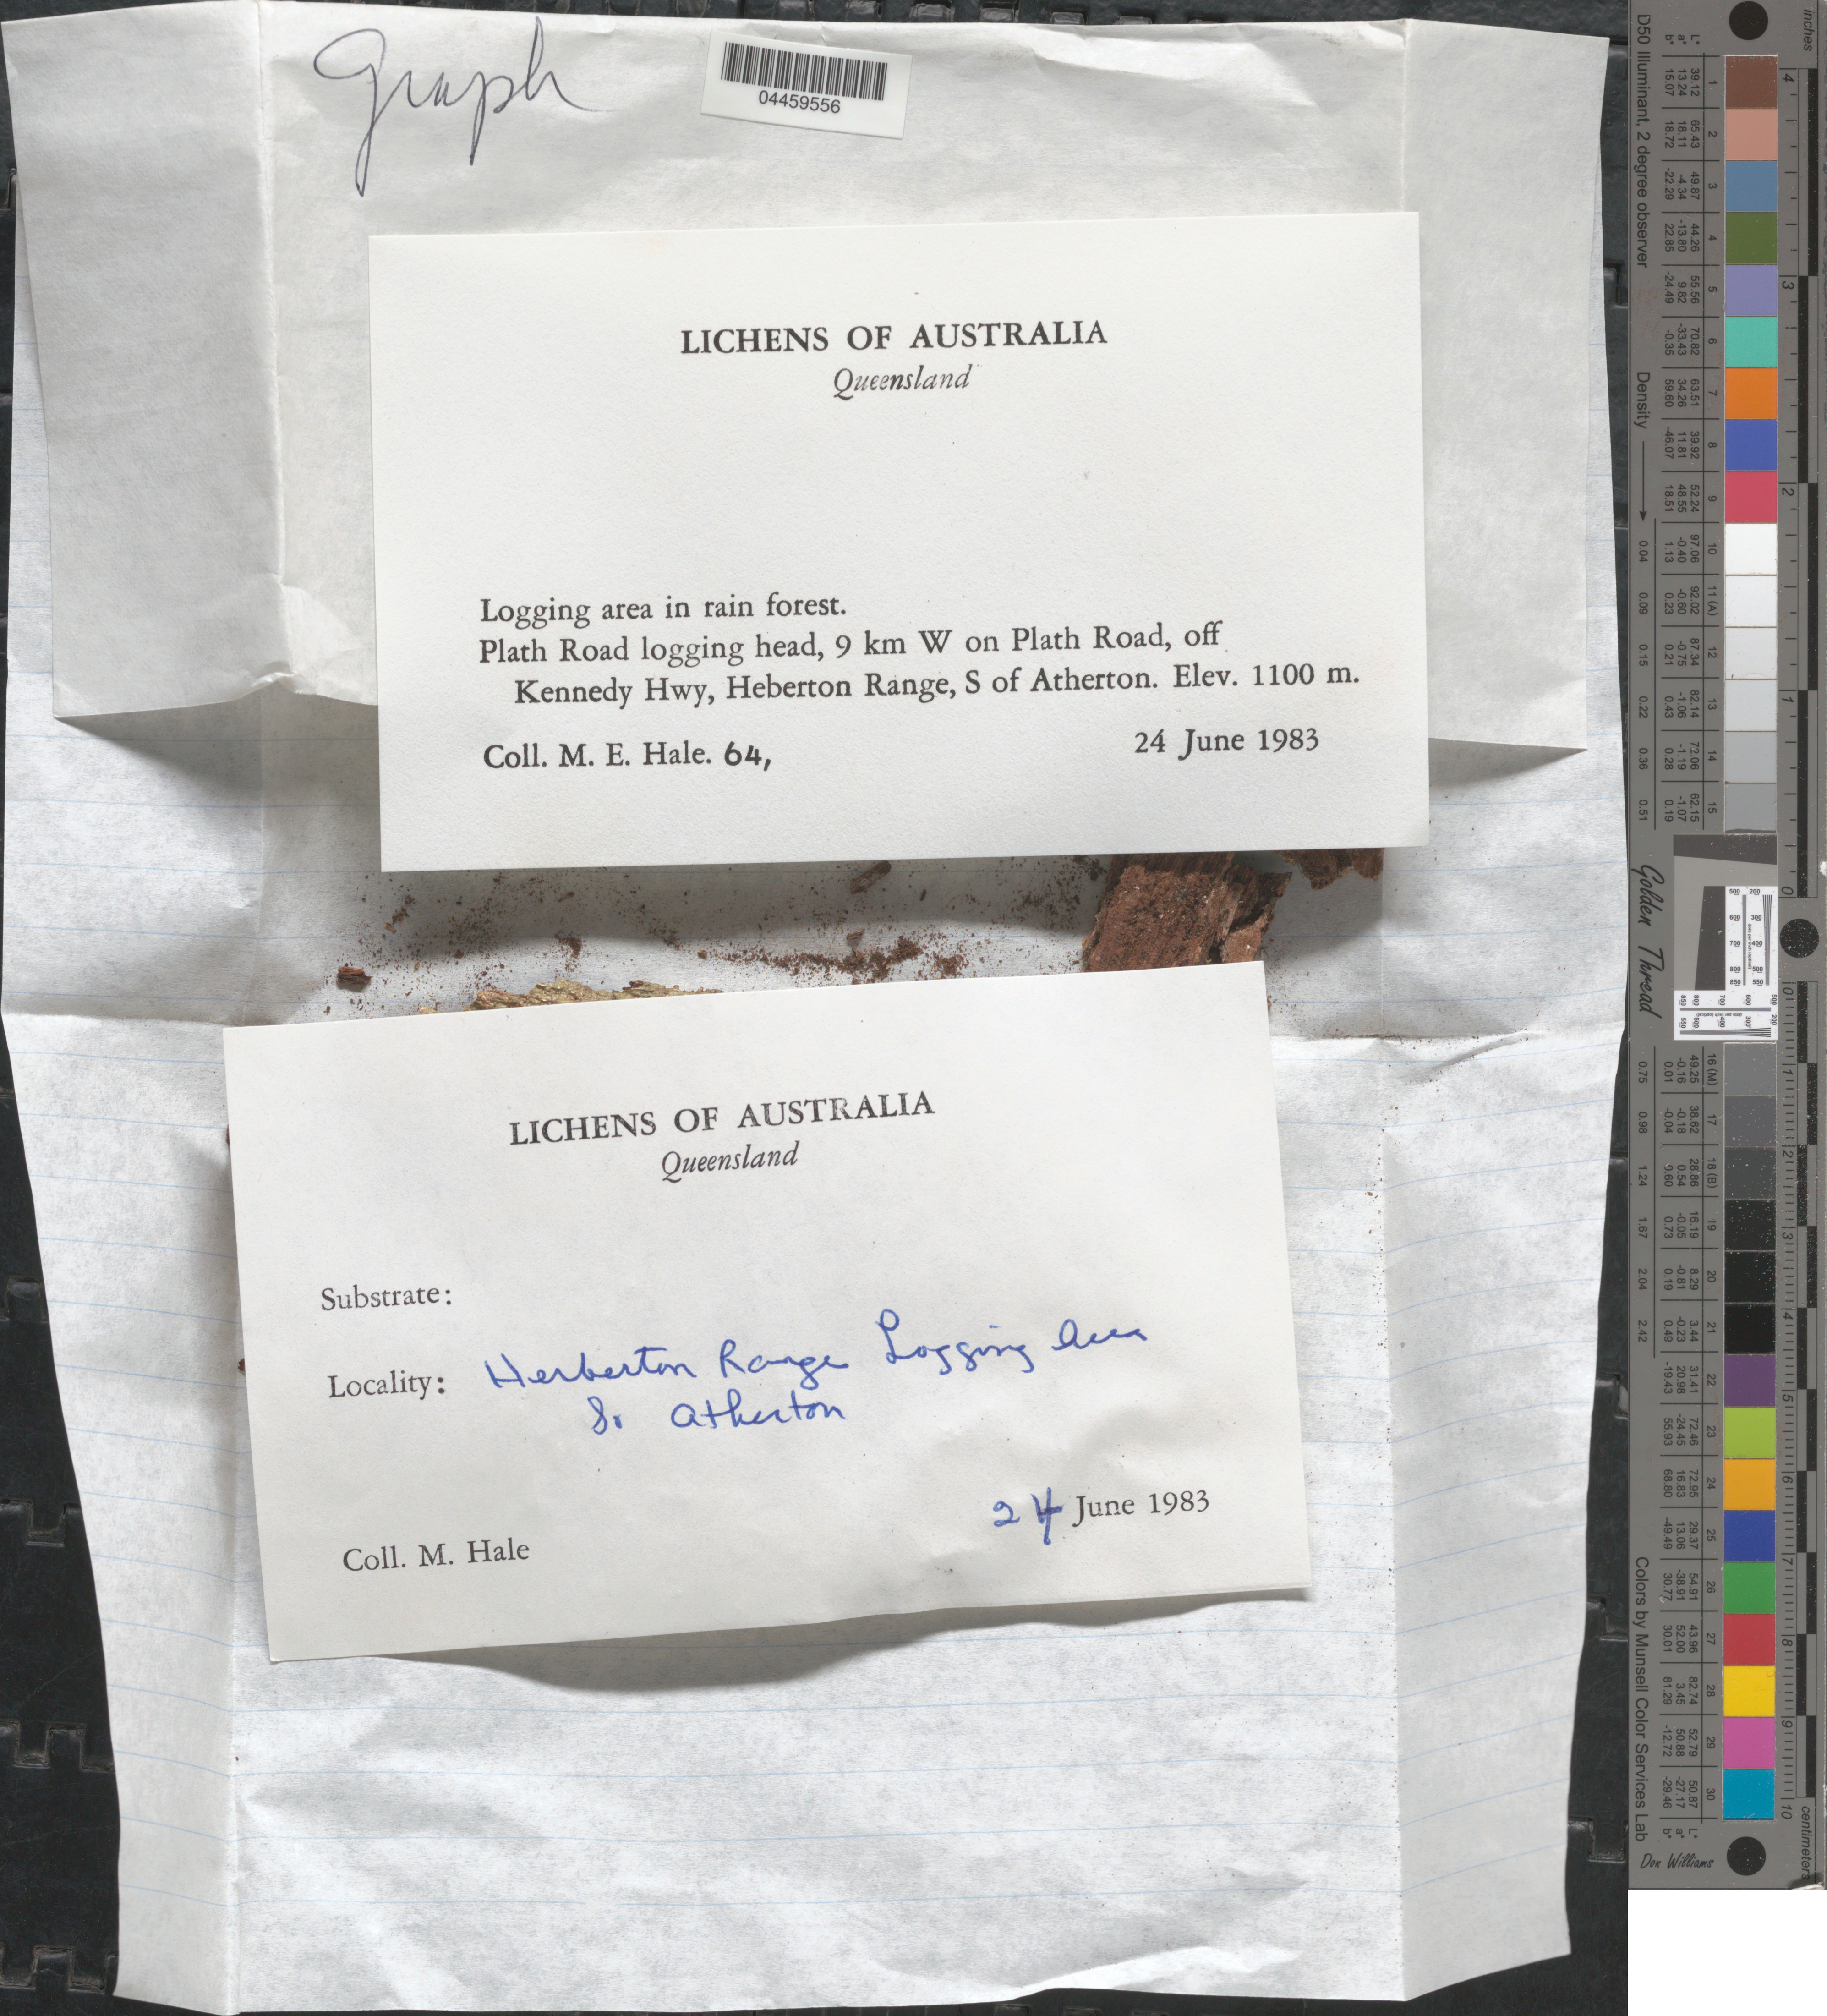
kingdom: Fungi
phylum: Ascomycota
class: Lecanoromycetes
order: Ostropales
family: Graphidaceae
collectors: M. Hale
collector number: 64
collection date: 1983-06-24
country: Australia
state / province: Queensland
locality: Plath Road logging head, 9 km W on Plath Road, off Kennedy Hwy, Heberton Range, S of Atherton.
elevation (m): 1100